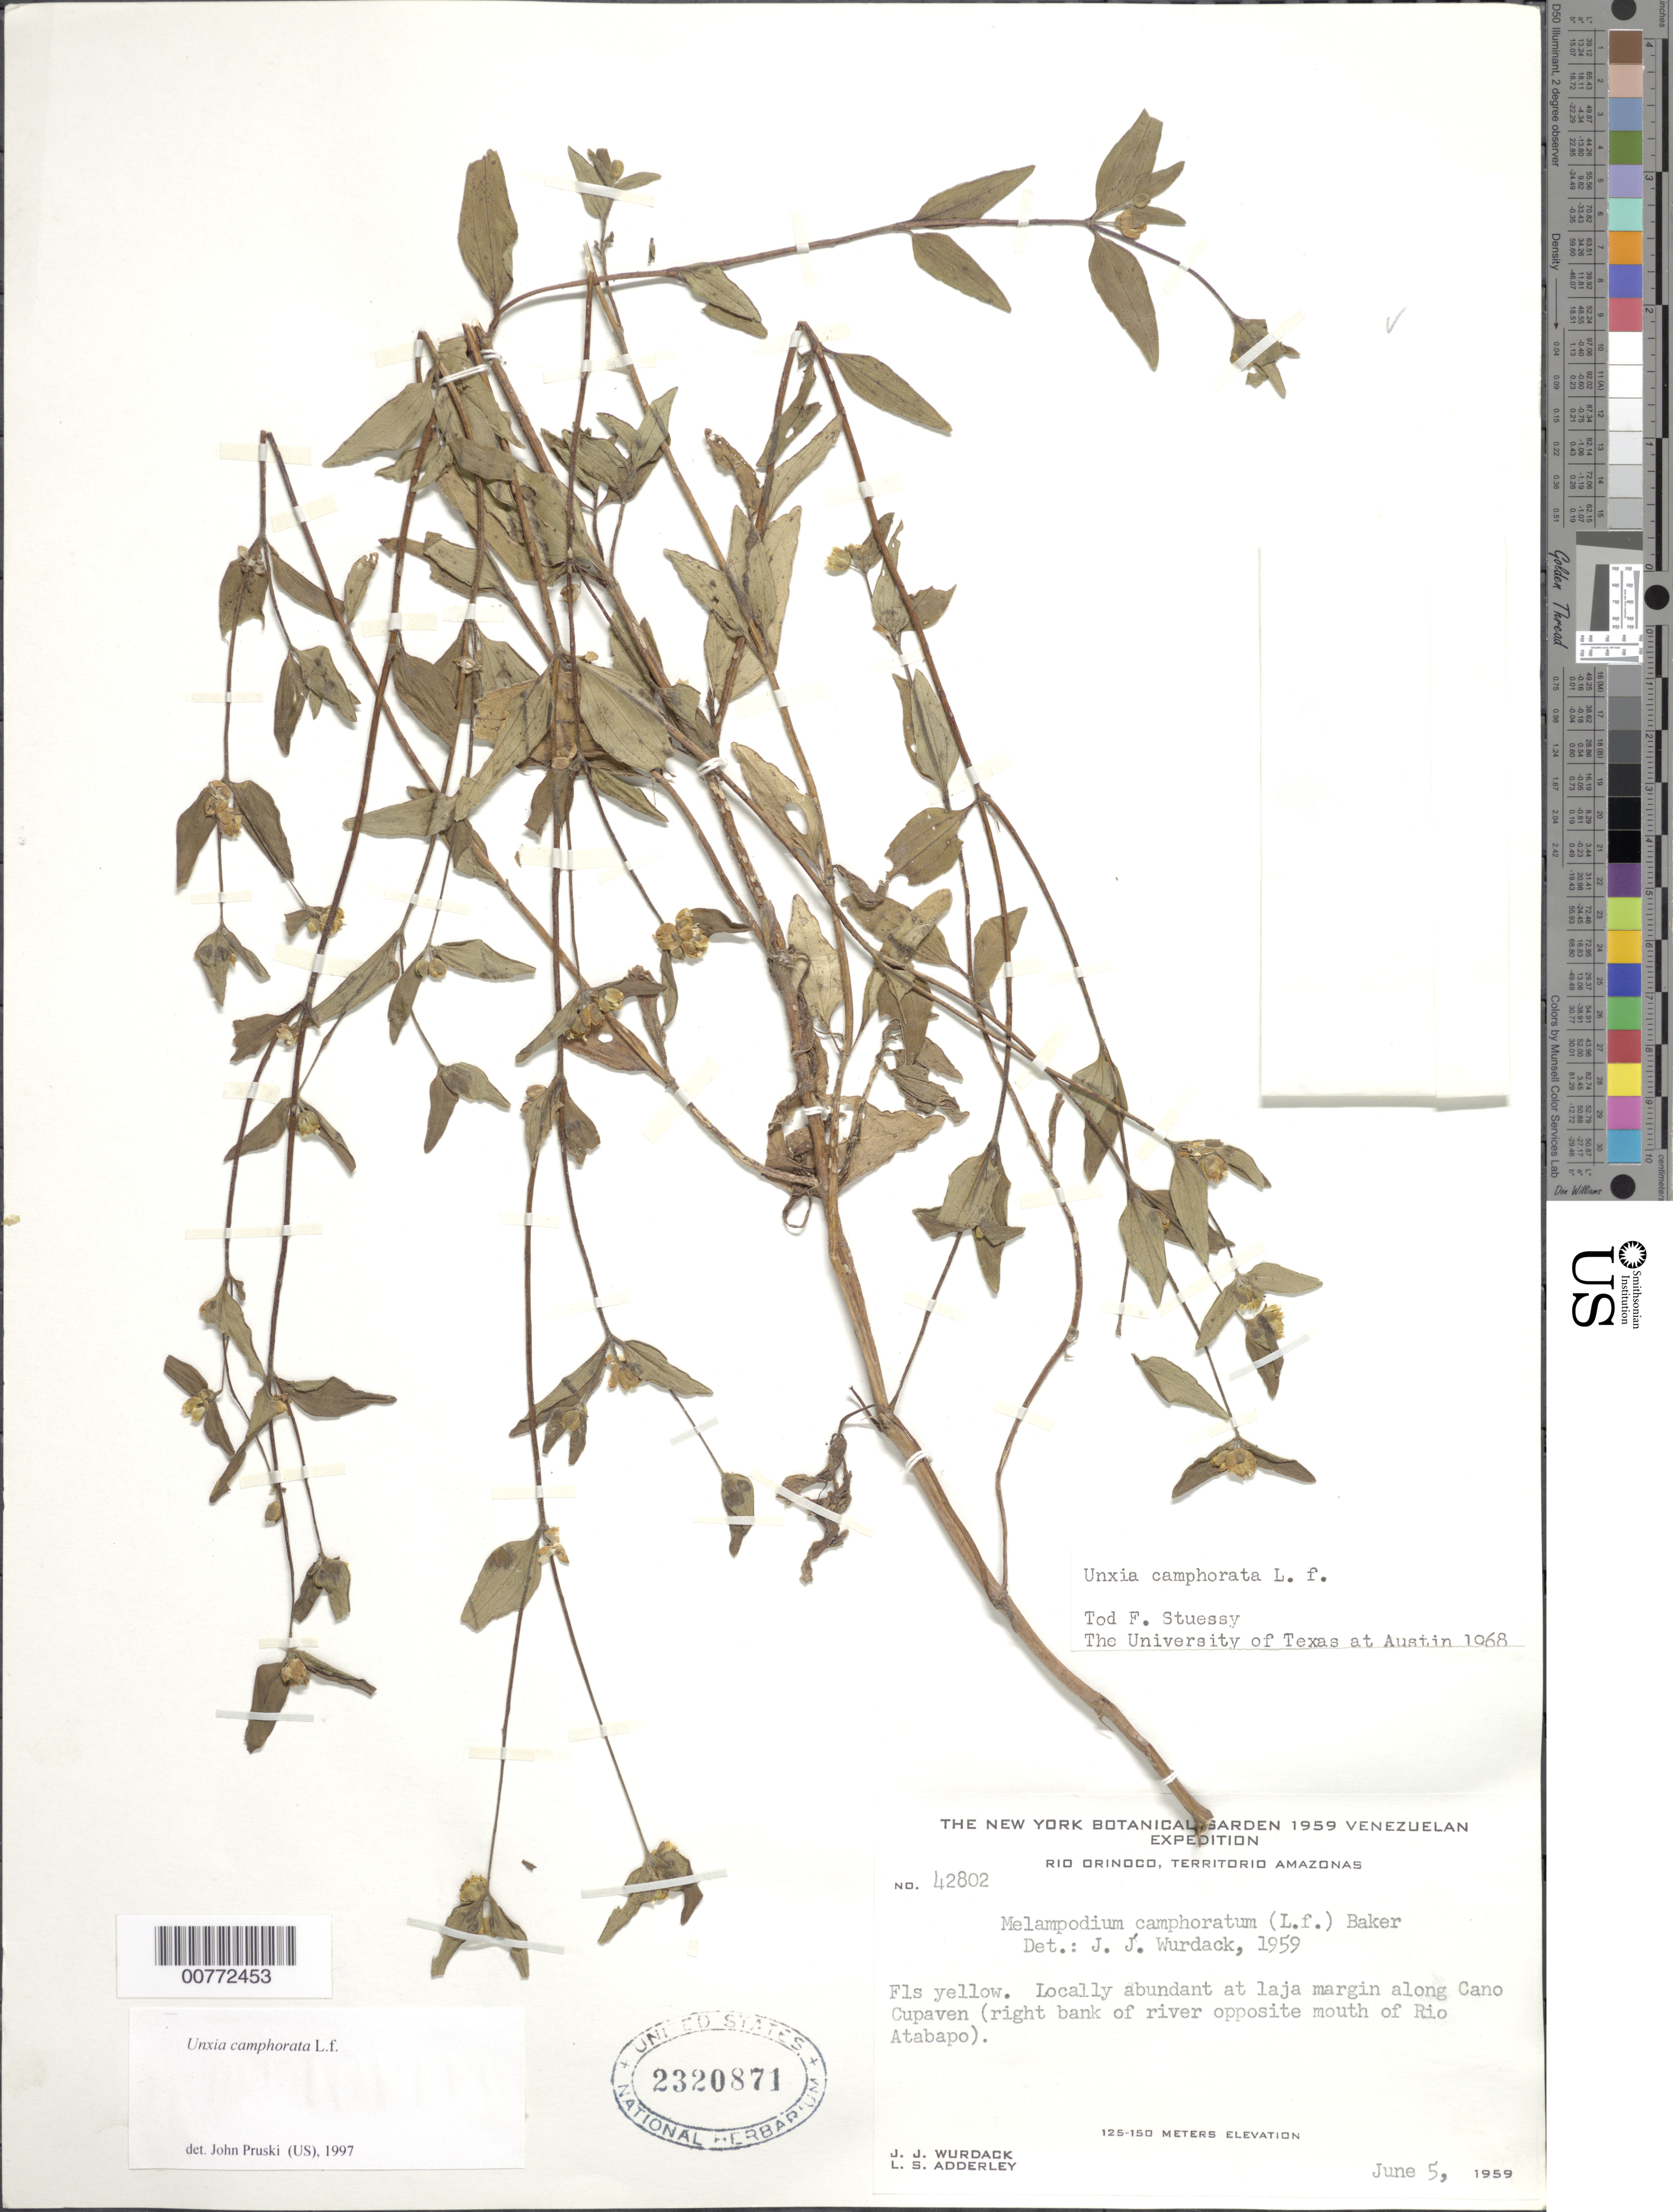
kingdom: Plantae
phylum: Tracheophyta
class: Magnoliopsida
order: Asterales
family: Asteraceae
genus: Unxia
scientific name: Unxia camphorata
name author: L. f.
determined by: Stuessy, T. F.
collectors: J. J. Wurdack & L. S. Adderley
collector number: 42802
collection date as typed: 5-Jun-59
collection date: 1959-06-05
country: Venezuela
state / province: Amazonas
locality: Caño Cupaven, right bank of Río Orinoco opposite mouth of Río Atabapo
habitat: Laja margin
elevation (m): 125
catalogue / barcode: US 2320871